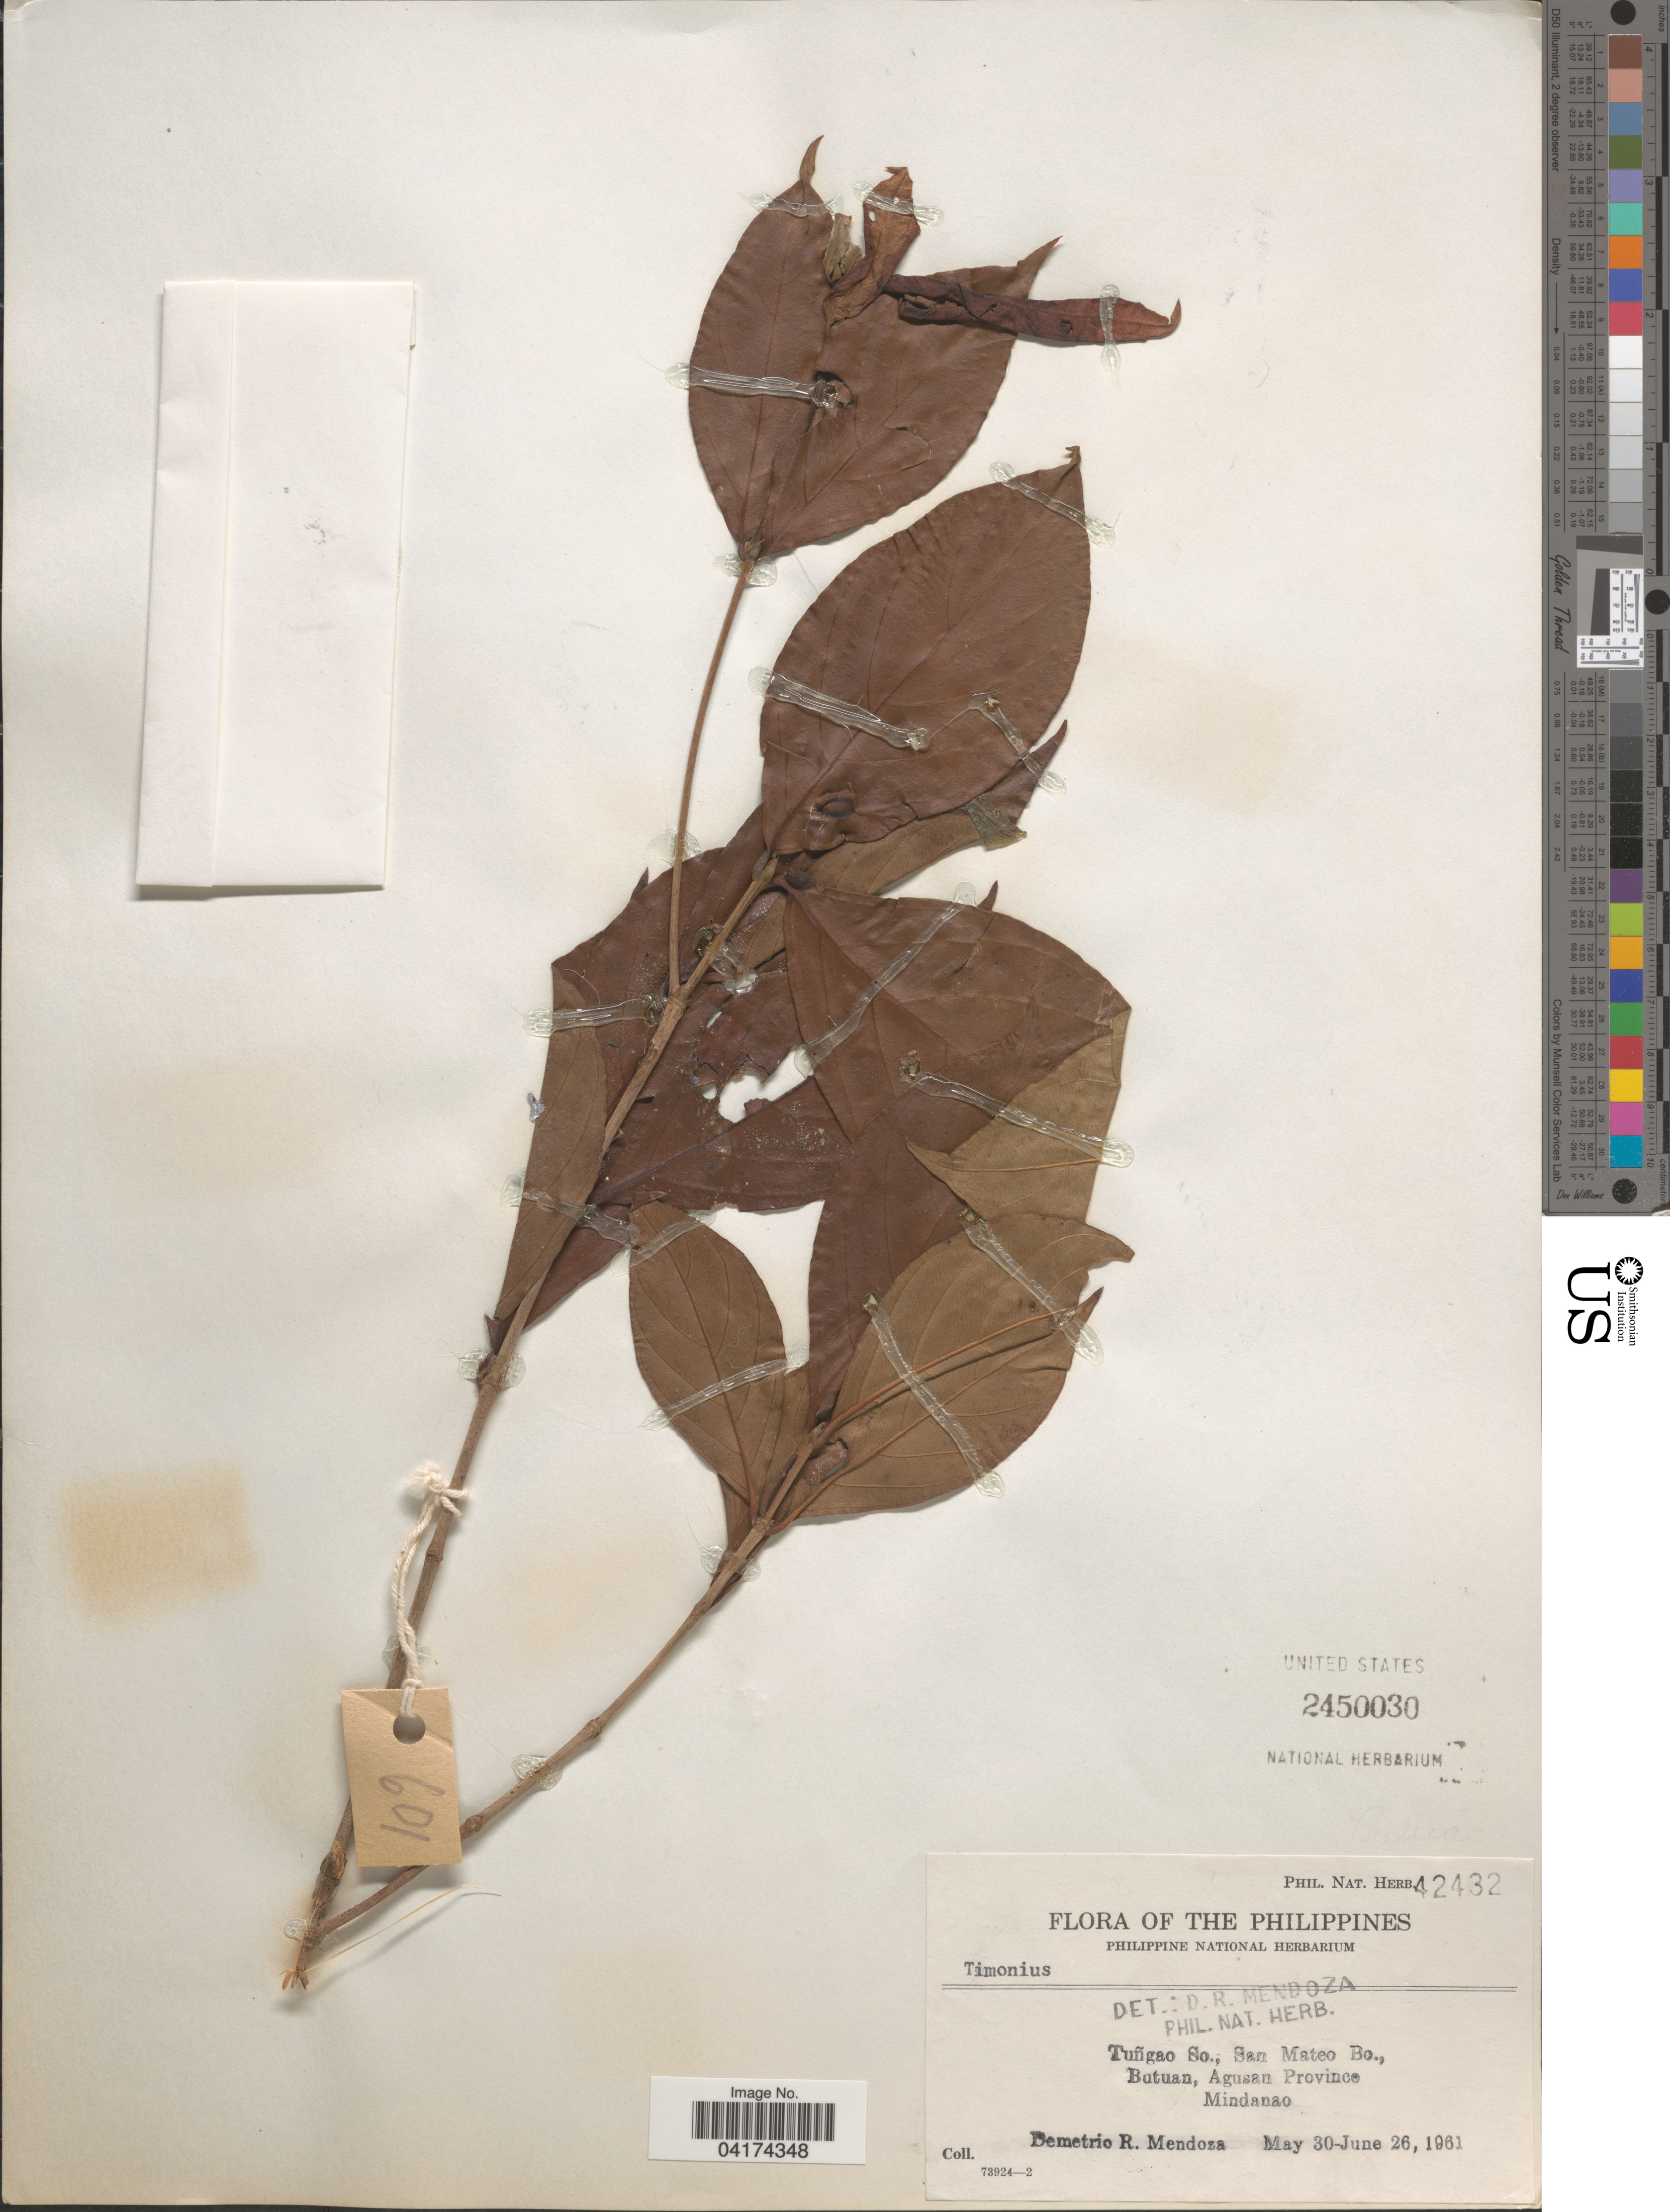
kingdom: Plantae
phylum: Tracheophyta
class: Magnoliopsida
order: Gentianales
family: Rubiaceae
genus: Timonius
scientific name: Timonius sp.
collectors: D. Mendoza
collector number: Phil. Nat. Herb. 42432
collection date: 1961-05-30/1961-06-26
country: Philippines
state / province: Caraga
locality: Tuñgao So., San Mateo Bo., Butuan, Agusan Province. Mindanao.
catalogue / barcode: US 2450030